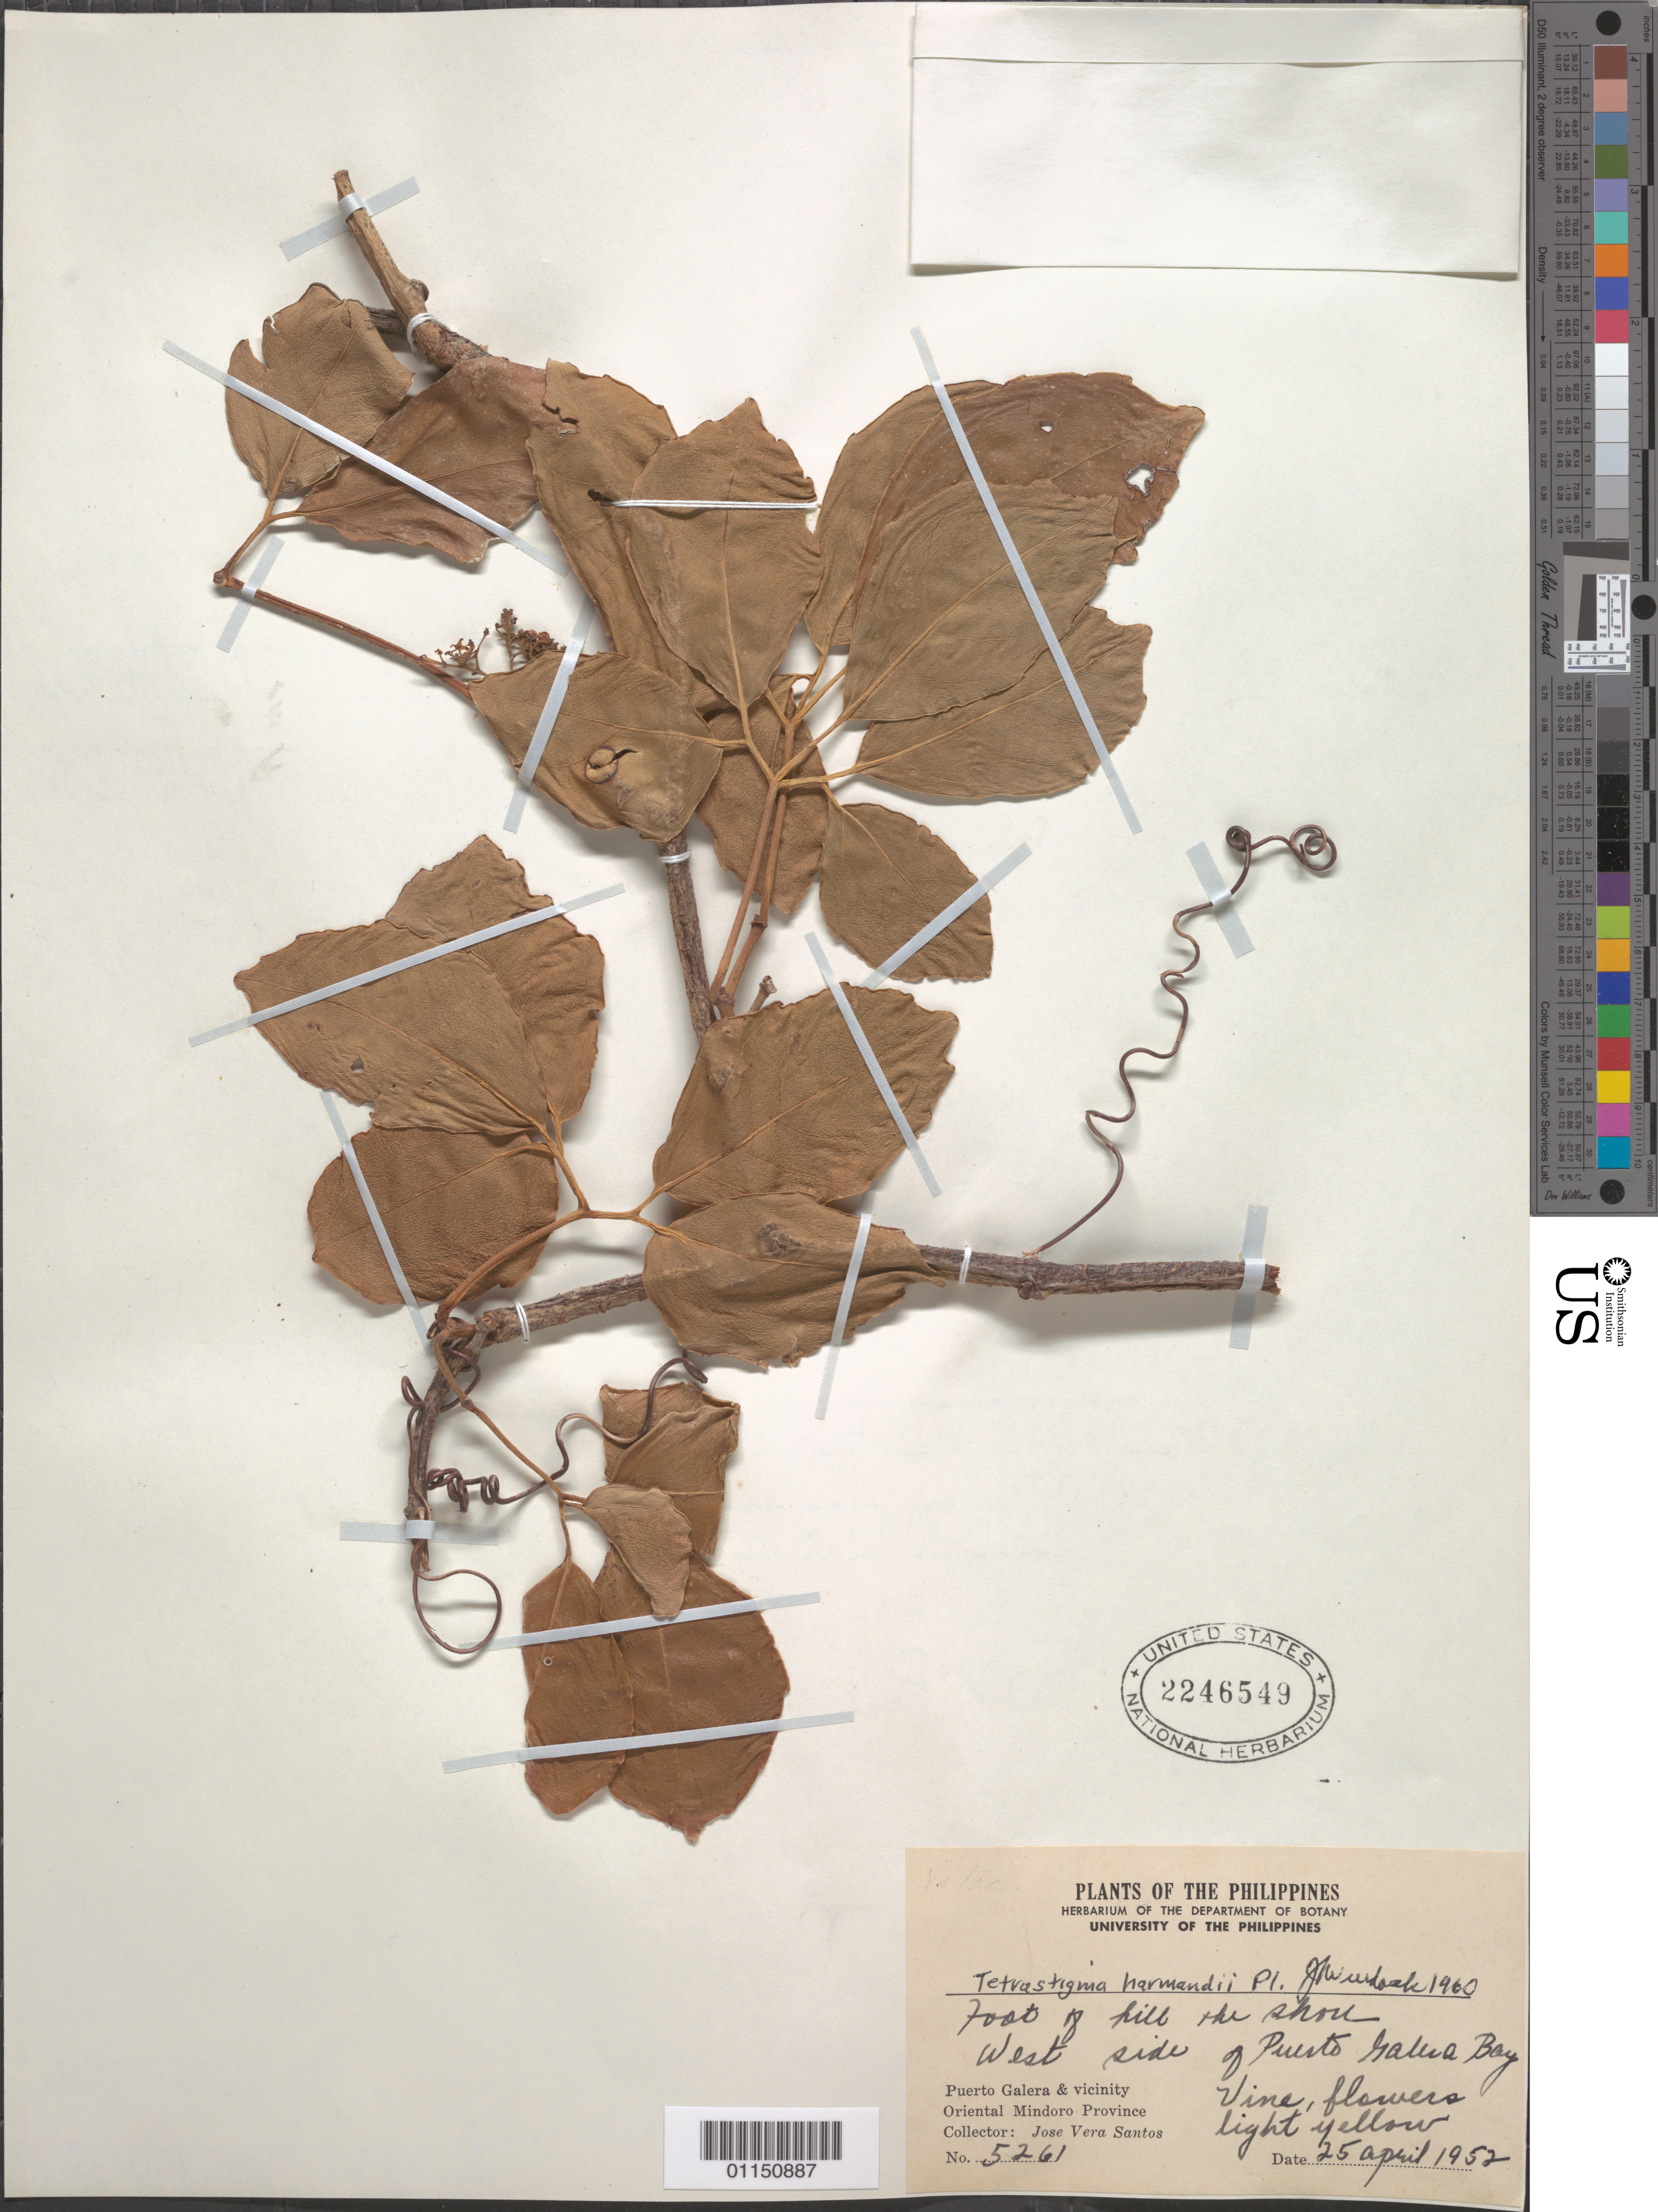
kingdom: Plantae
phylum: Tracheophyta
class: Magnoliopsida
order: Vitales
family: Vitaceae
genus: Tetrastigma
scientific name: Tetrastigma harmandii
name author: Planch.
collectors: J. V. Santos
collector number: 5261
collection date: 1957-04-25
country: Philippines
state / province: Mimaropa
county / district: Mindoro Oriental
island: Mindoro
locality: Puerto Galera & vicinity.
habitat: Vine.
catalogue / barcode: US 2246549